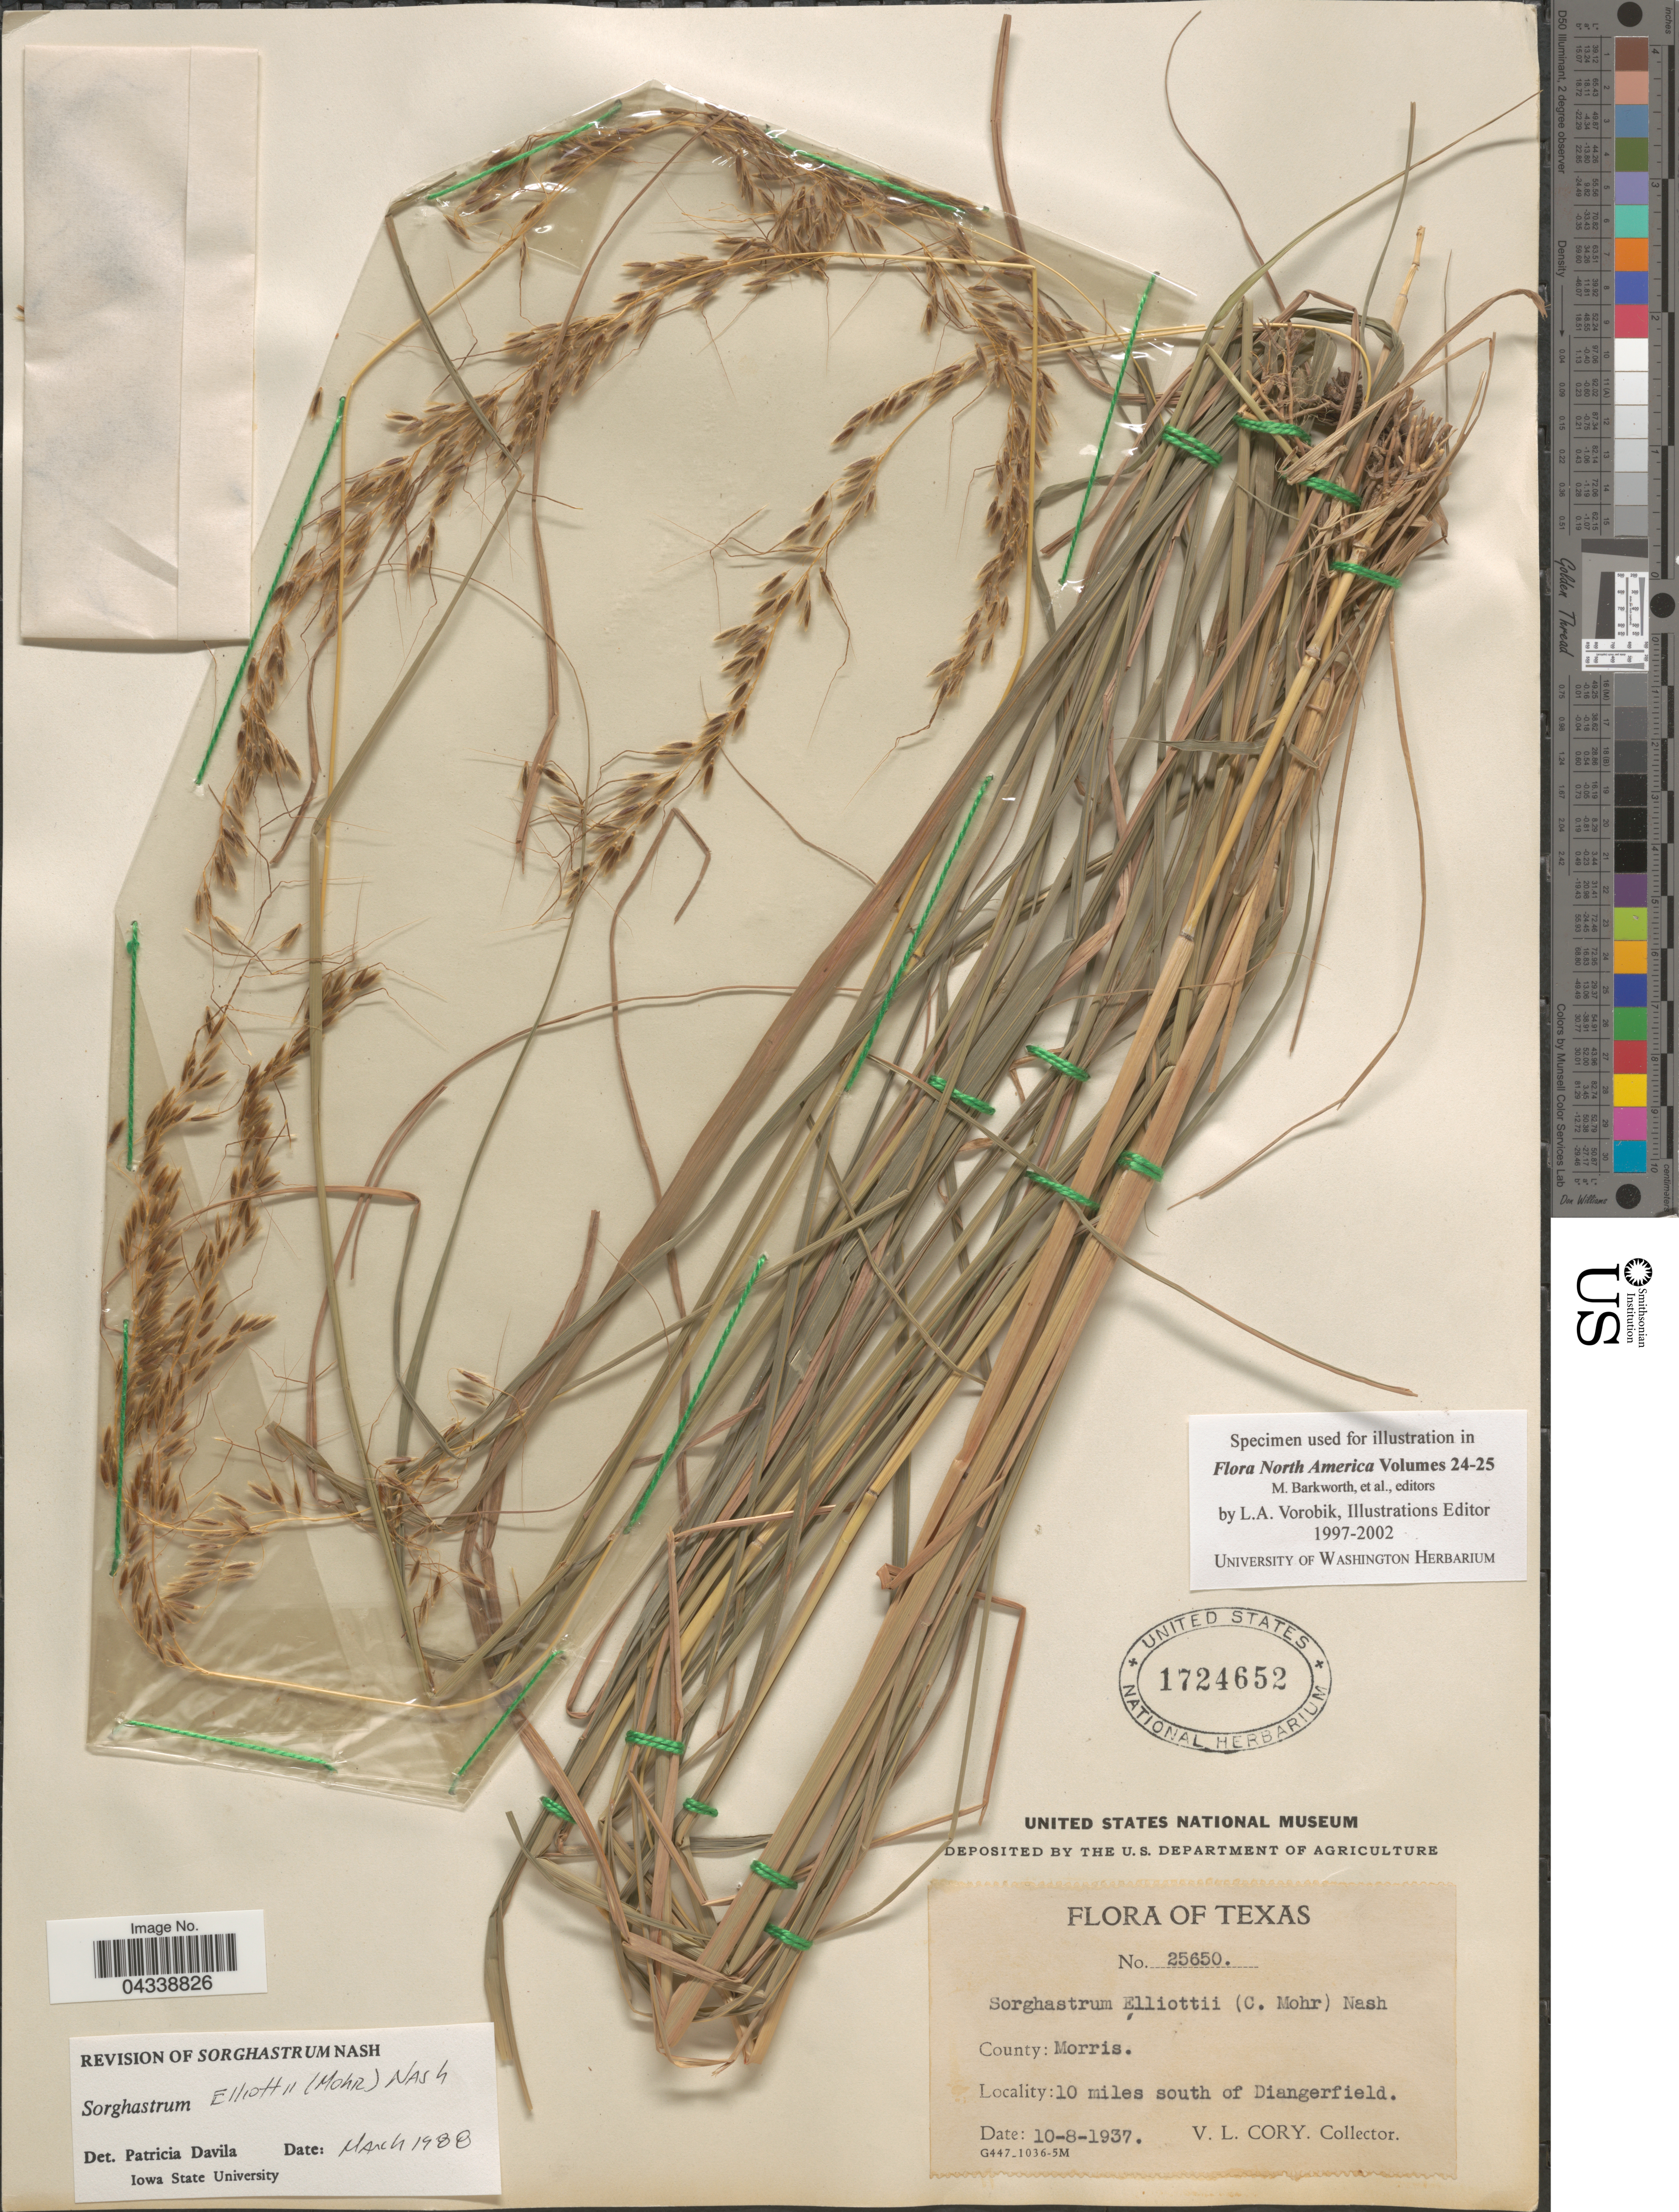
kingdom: Plantae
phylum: Tracheophyta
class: Liliopsida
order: Poales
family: Poaceae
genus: Sorghastrum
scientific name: Sorghastrum elliottii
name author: (C. Mohr) Nash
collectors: V. Cory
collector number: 25650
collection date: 1937-10-08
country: United States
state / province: Texas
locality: County: Morris. 10 miles south of Diangerfield.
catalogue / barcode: US 1724652